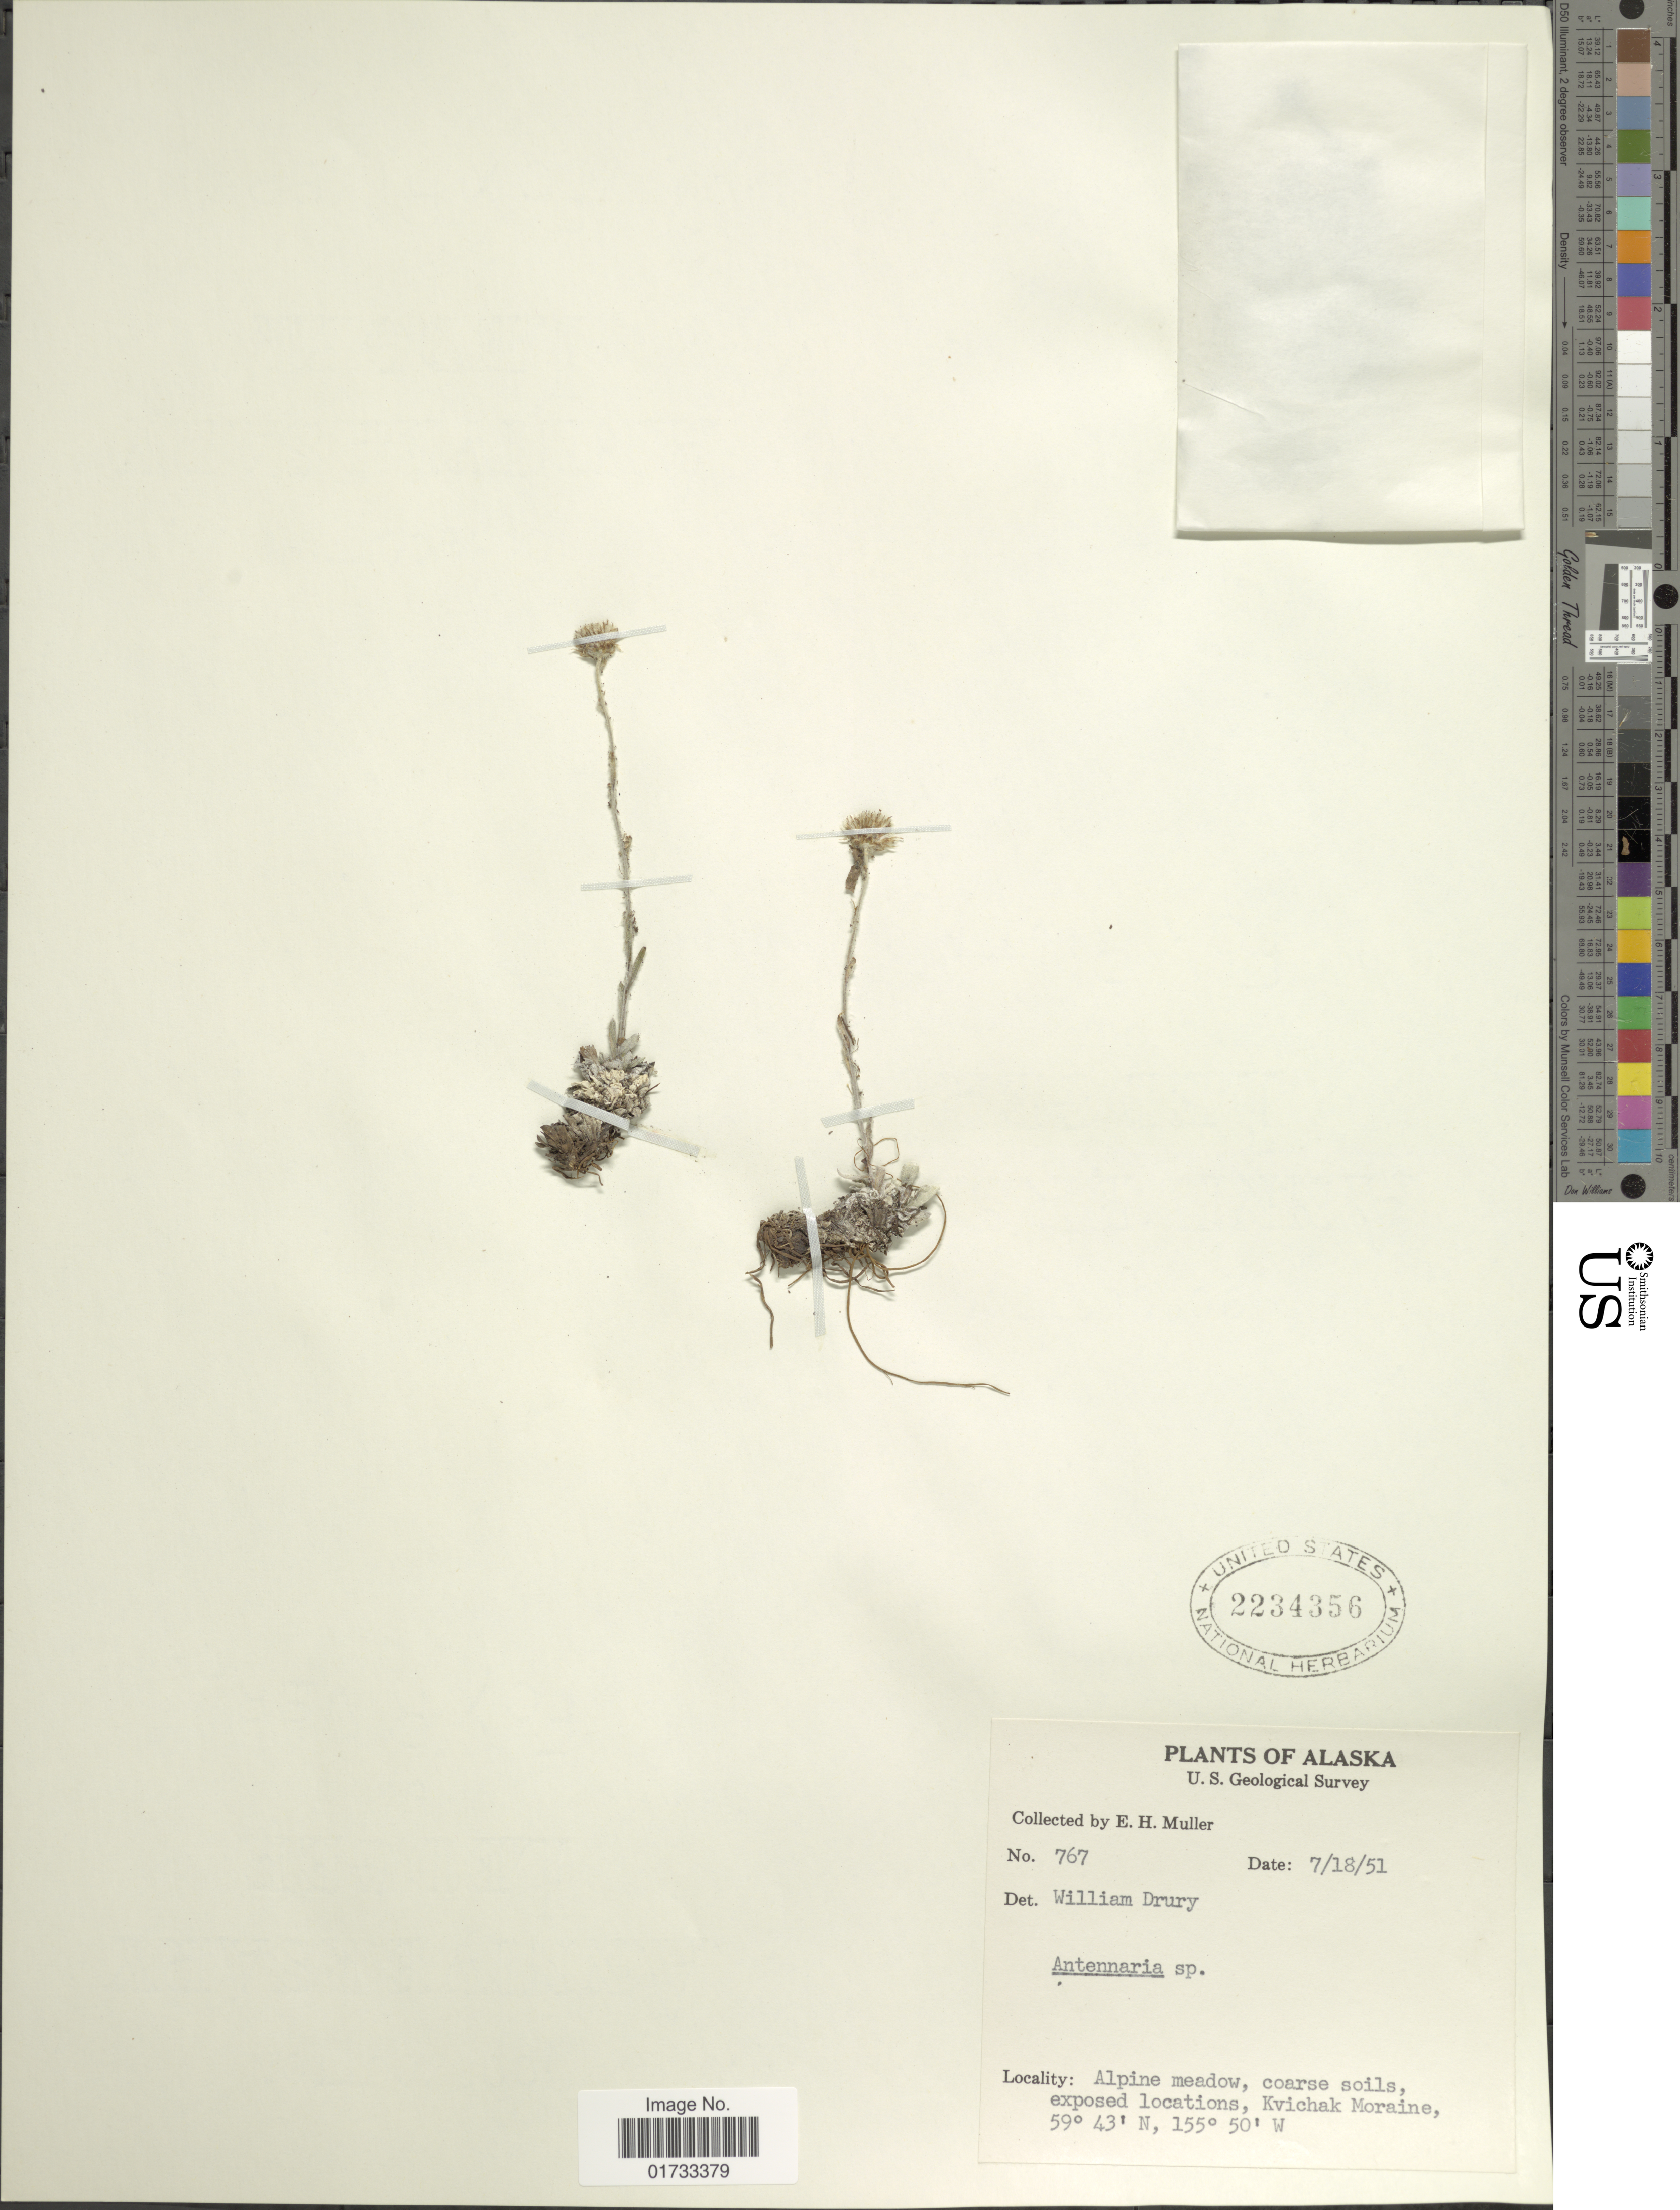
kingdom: Plantae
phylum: Tracheophyta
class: Magnoliopsida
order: Asterales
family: Asteraceae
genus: Antennaria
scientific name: Antennaria sp.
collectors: E. H. Muller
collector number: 767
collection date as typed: Transcribed d/m/y: 18/7/51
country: United States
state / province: Alaska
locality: Alpine meadow, coarse soils, exposed locations, Kvichak Moraine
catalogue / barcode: US 2234356